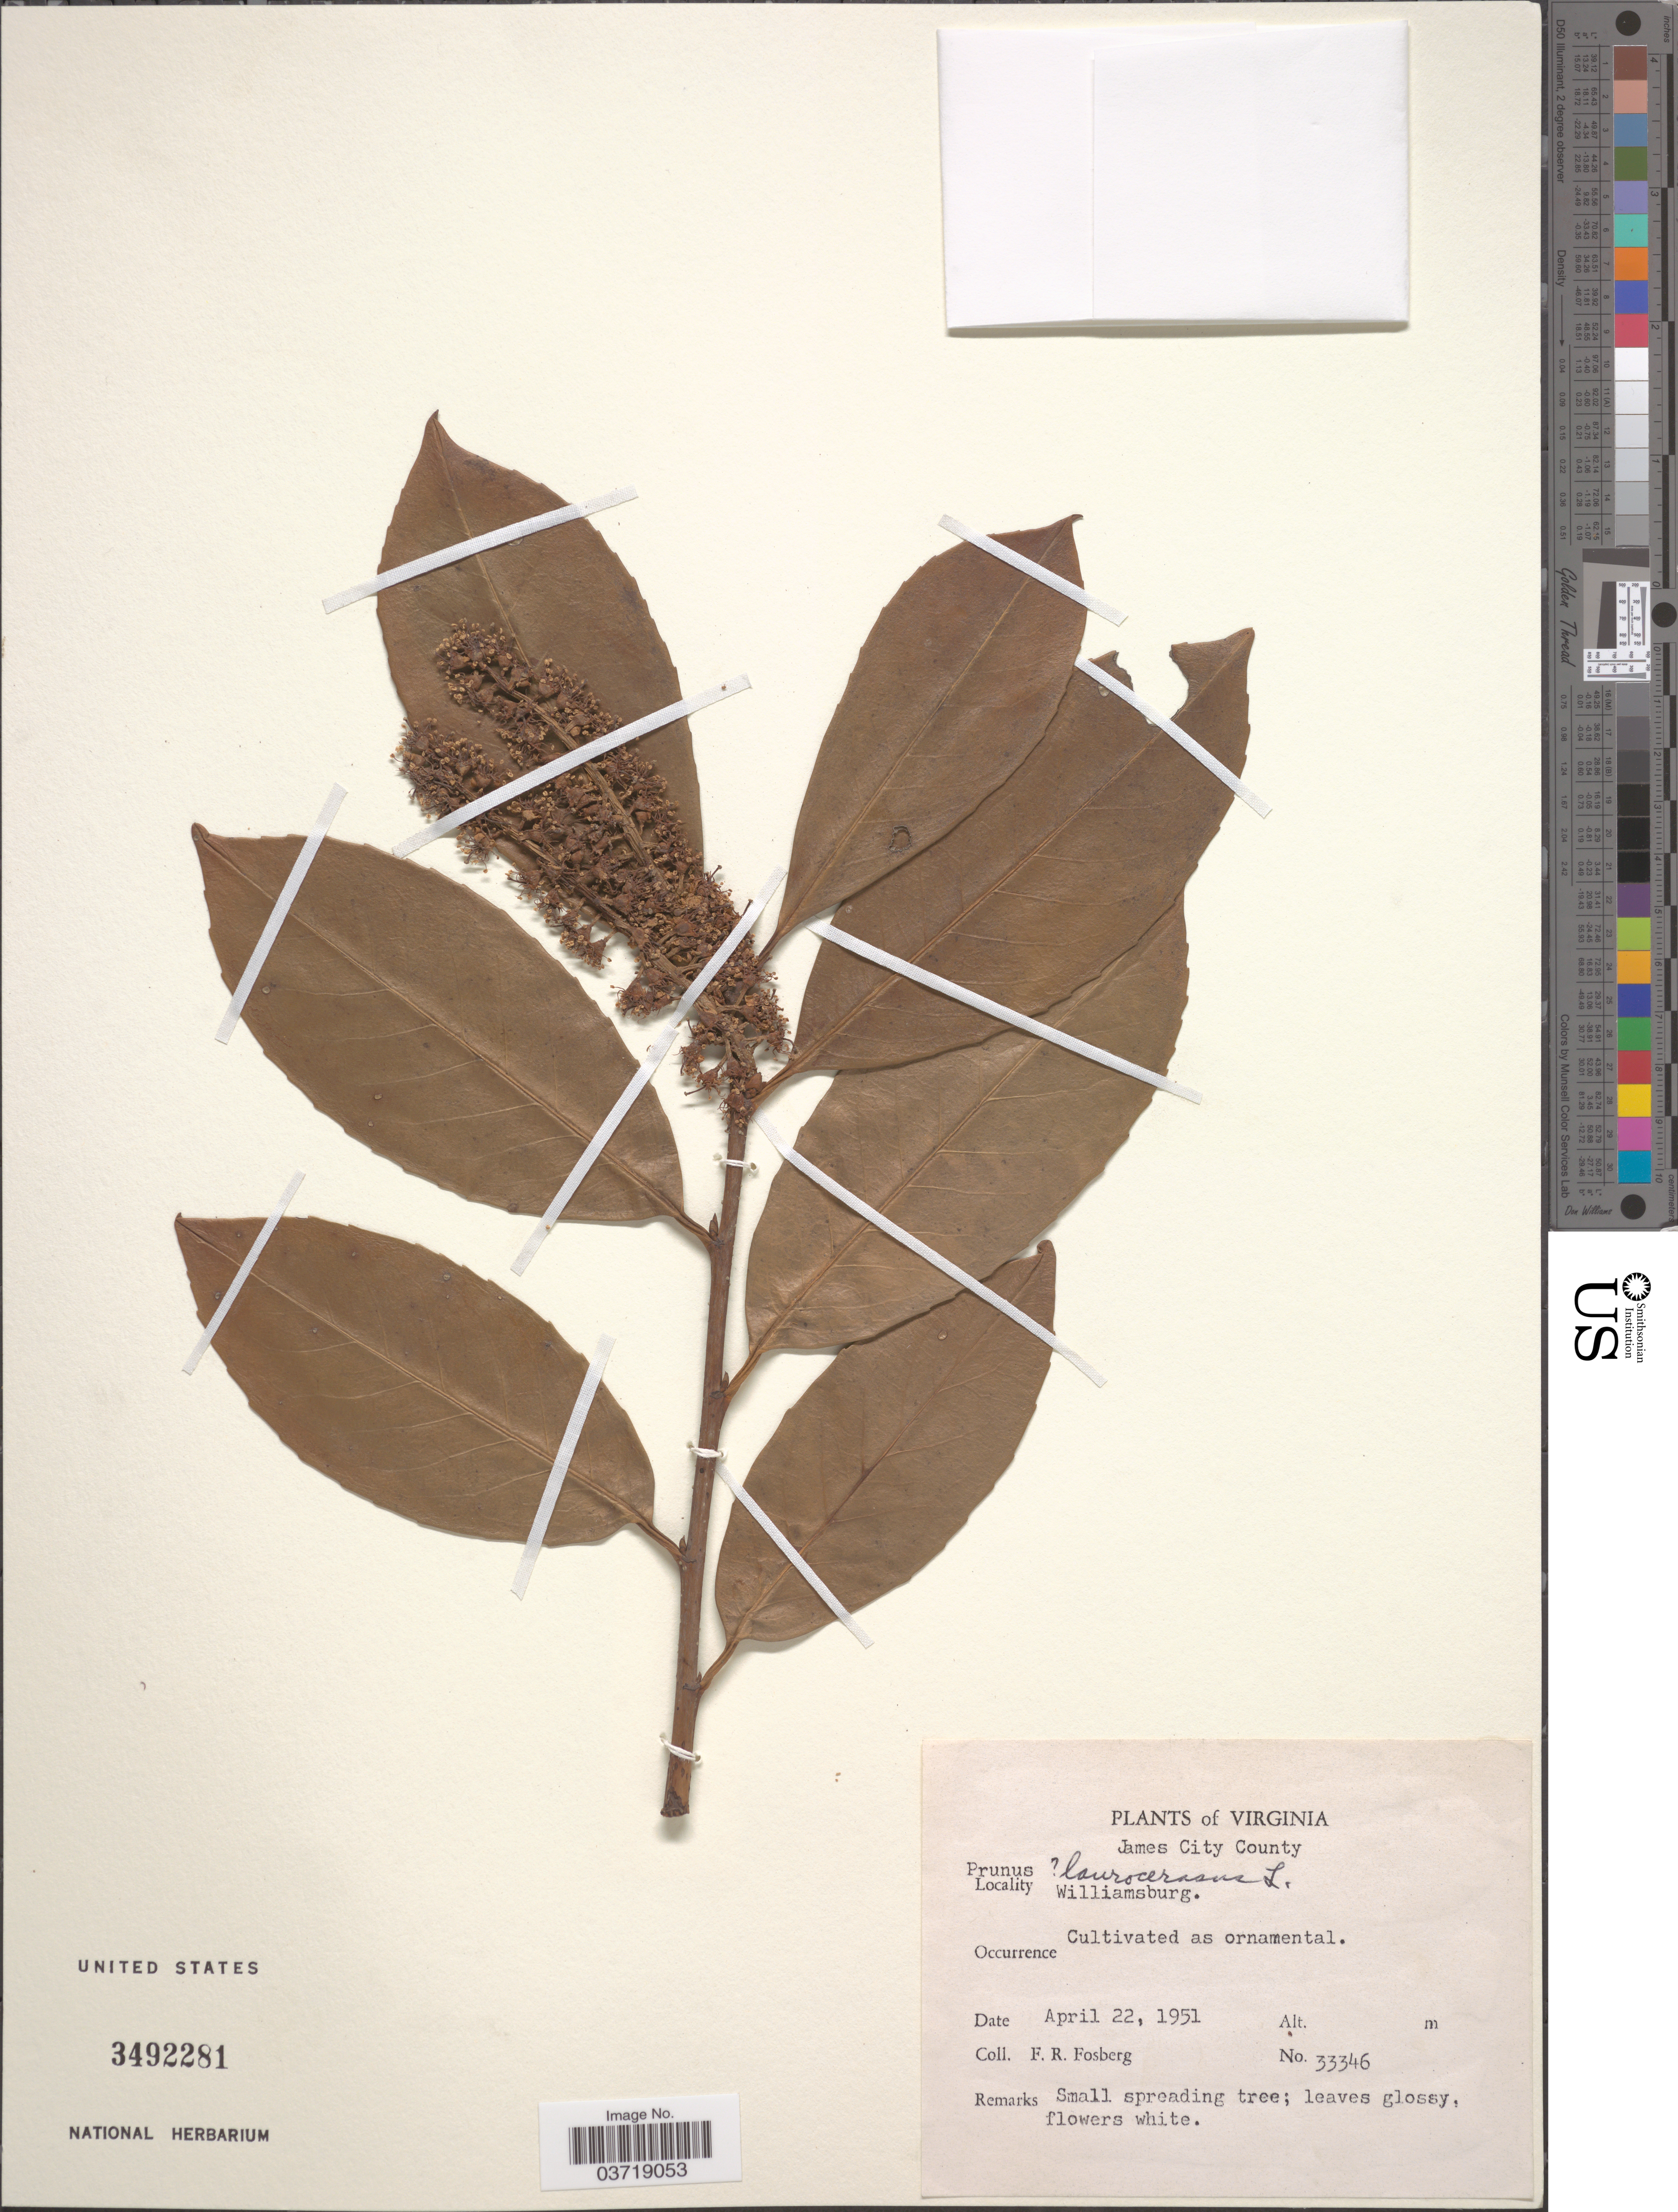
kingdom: Plantae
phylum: Tracheophyta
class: Magnoliopsida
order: Rosales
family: Rosaceae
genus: Prunus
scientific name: Prunus caroliniana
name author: (Mill.) Aiton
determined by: Strong, Mark T., (BOT), Smithsonian Institution - National Museum of Natural History (UNITED STATES)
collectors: F. R. Fosberg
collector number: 33346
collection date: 1951-04-22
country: United States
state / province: Virginia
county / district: James City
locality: James City County. Williamsburg.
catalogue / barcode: US 3492281